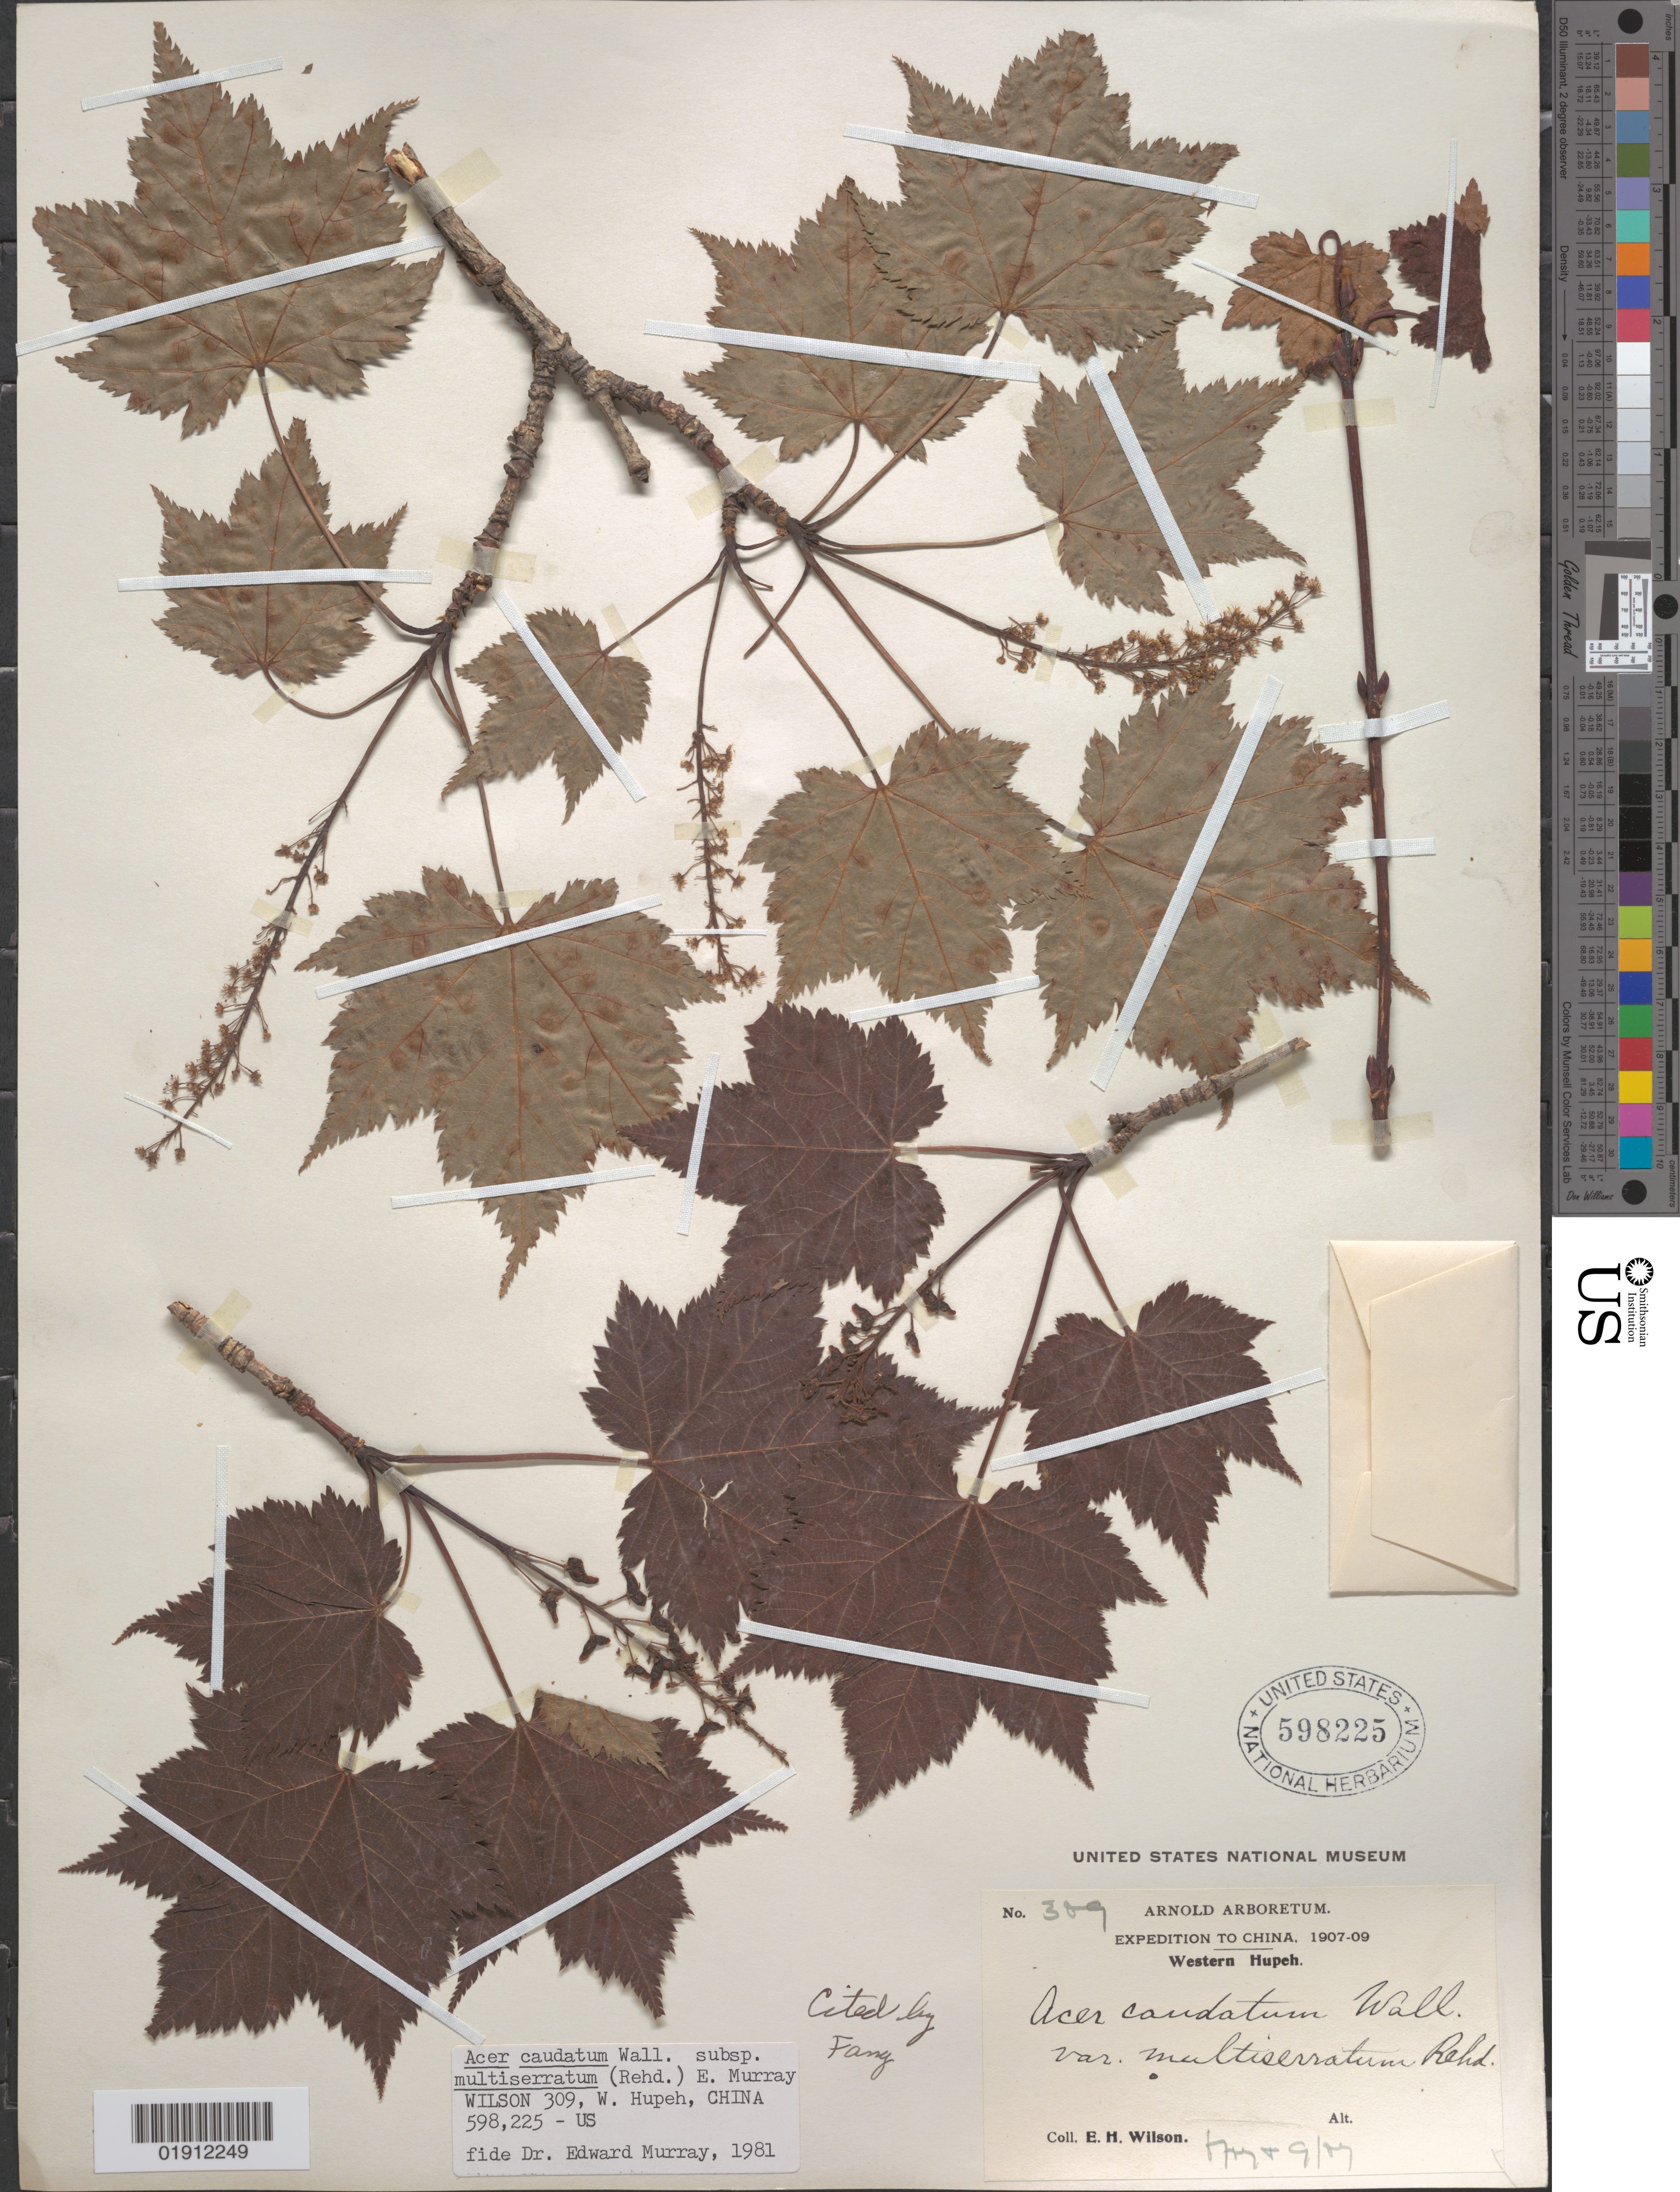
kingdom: Plantae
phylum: Tracheophyta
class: Magnoliopsida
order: Sapindales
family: Sapindaceae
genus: Acer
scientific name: Acer caudatum subsp. multiserratum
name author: (Maxim.) A.E. Murray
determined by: Murray, Edward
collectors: E. H. Wilson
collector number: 309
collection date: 1907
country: China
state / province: Hubei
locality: Western Hupeh [Hubei]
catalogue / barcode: US 598225